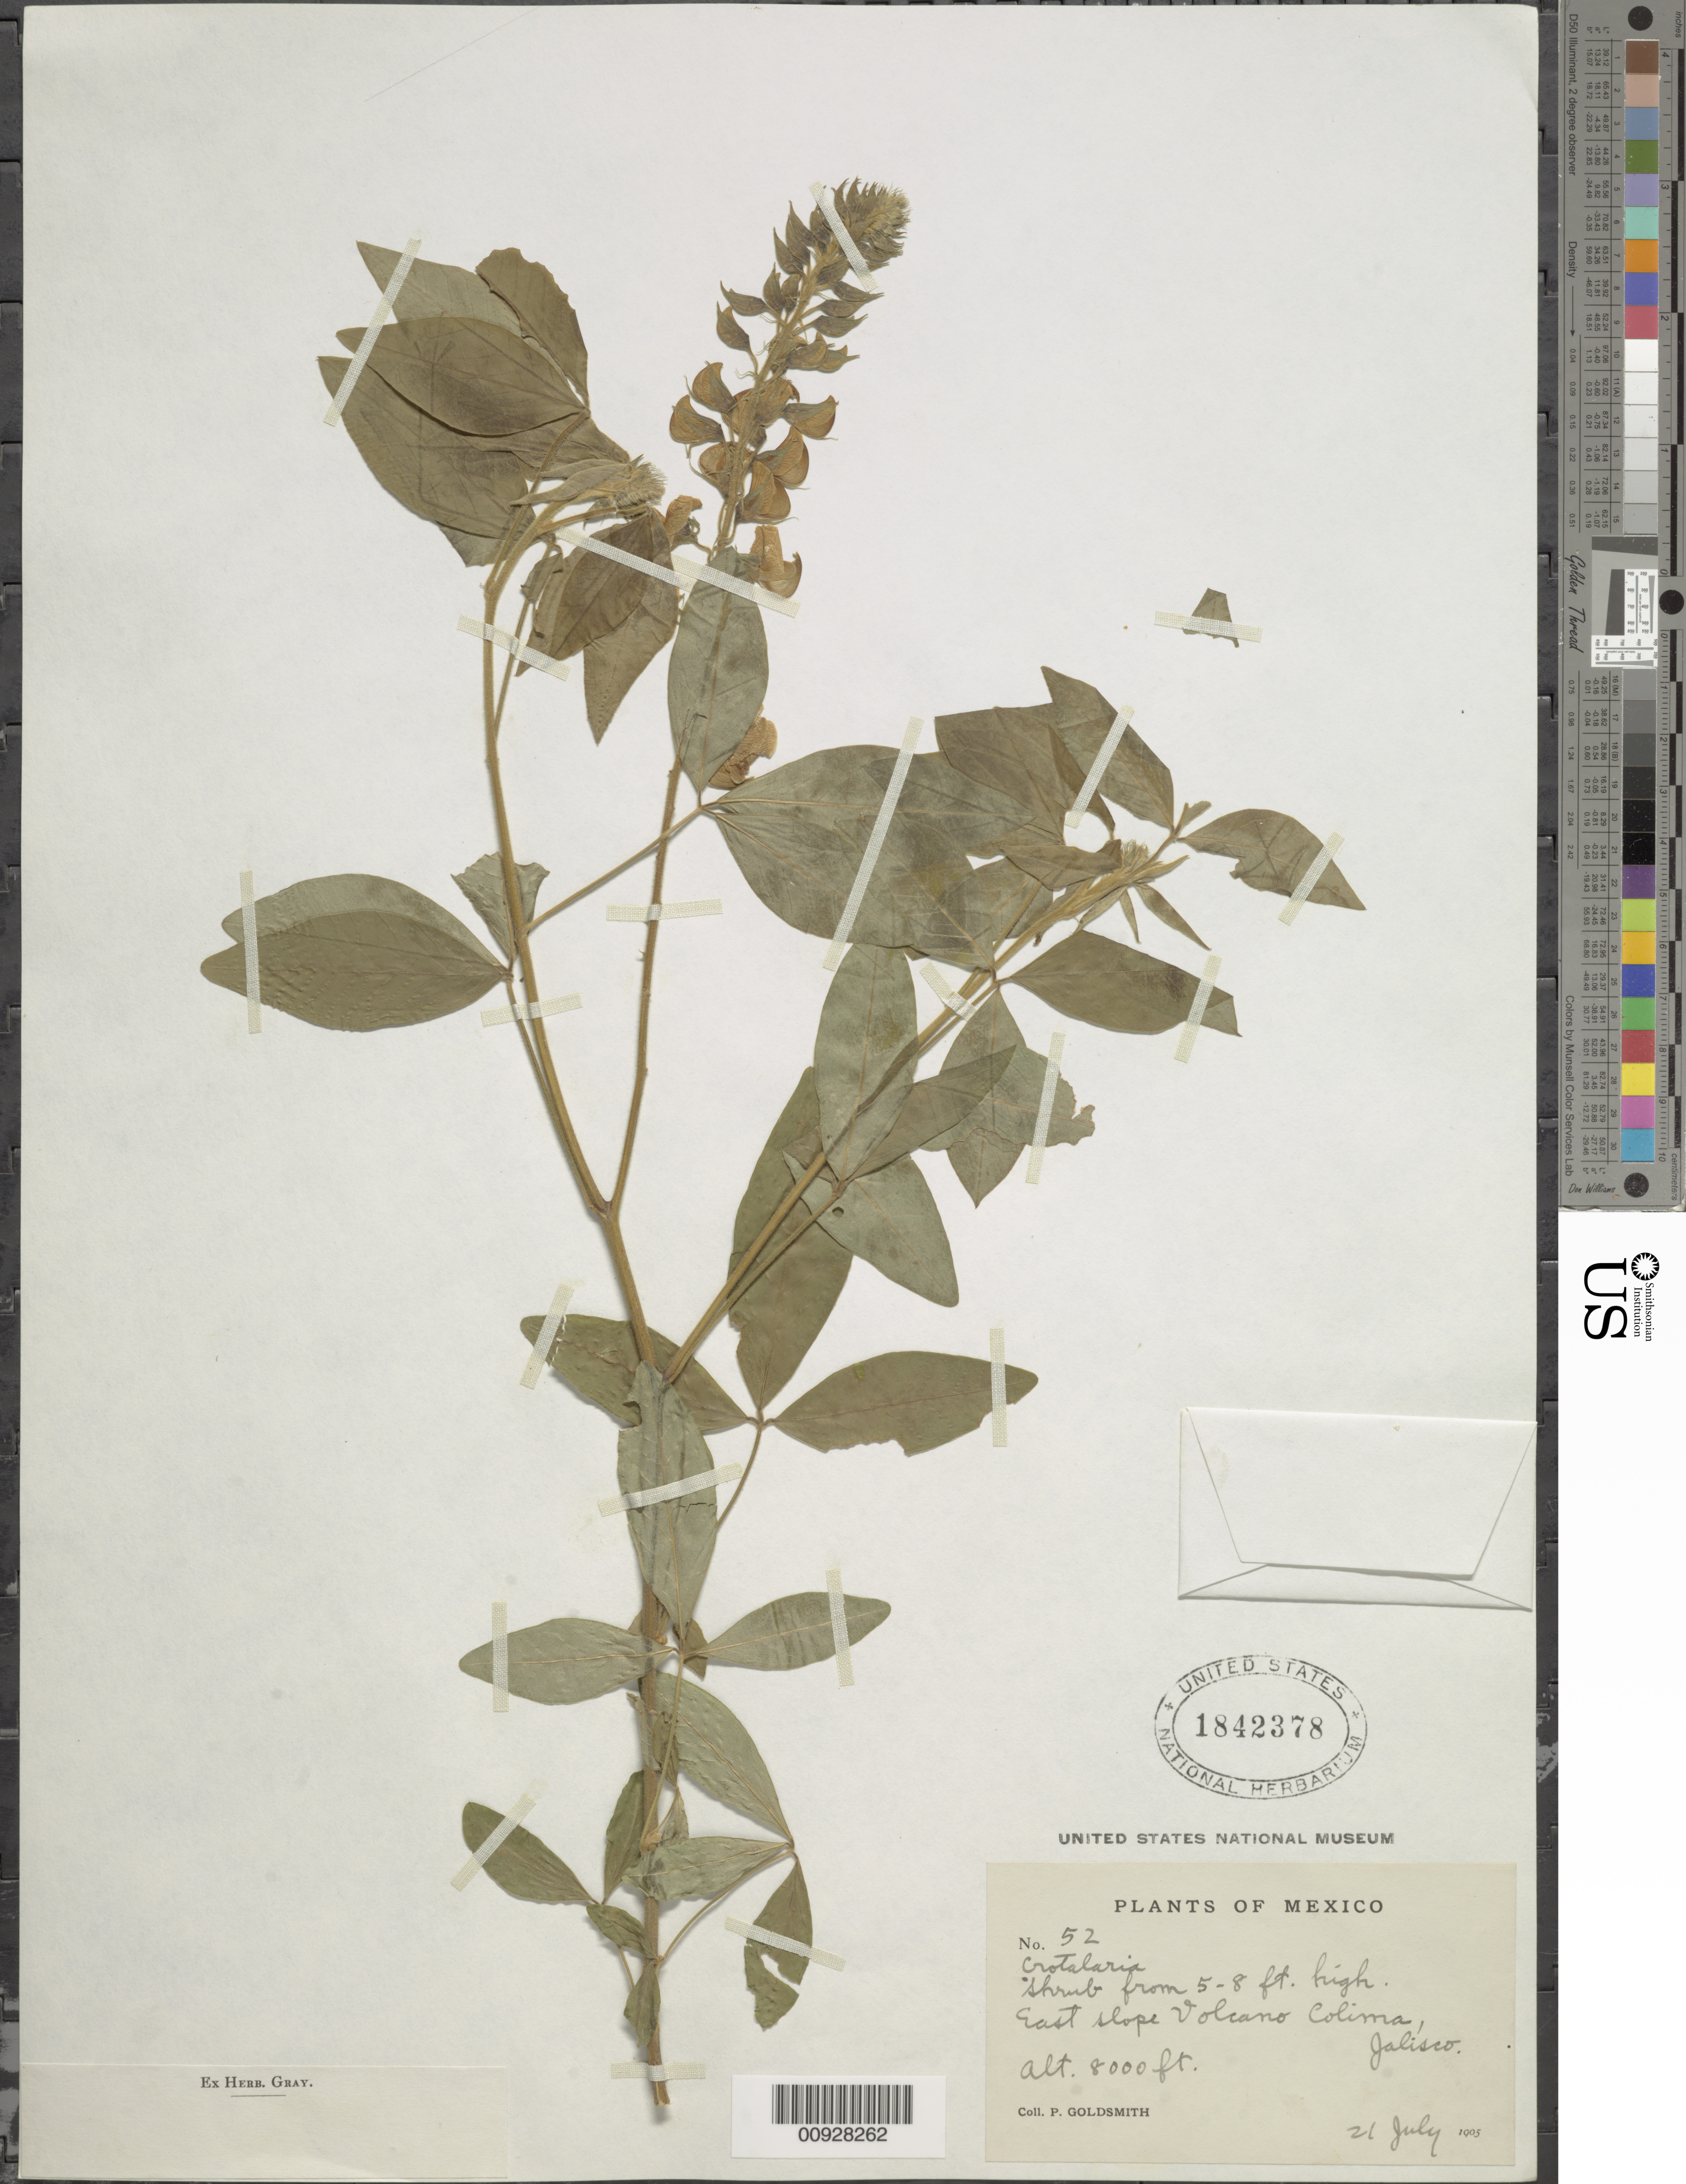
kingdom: Plantae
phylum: Tracheophyta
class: Magnoliopsida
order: Fabales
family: Fabaceae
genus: Crotalaria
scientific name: Crotalaria sp.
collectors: P. Goldsmith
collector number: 52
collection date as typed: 21 Jul 1905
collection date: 1905-07-21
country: Mexico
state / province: Jalisco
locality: East slope Volcano Colima, Jalisco.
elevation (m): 2438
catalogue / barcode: US 1842378